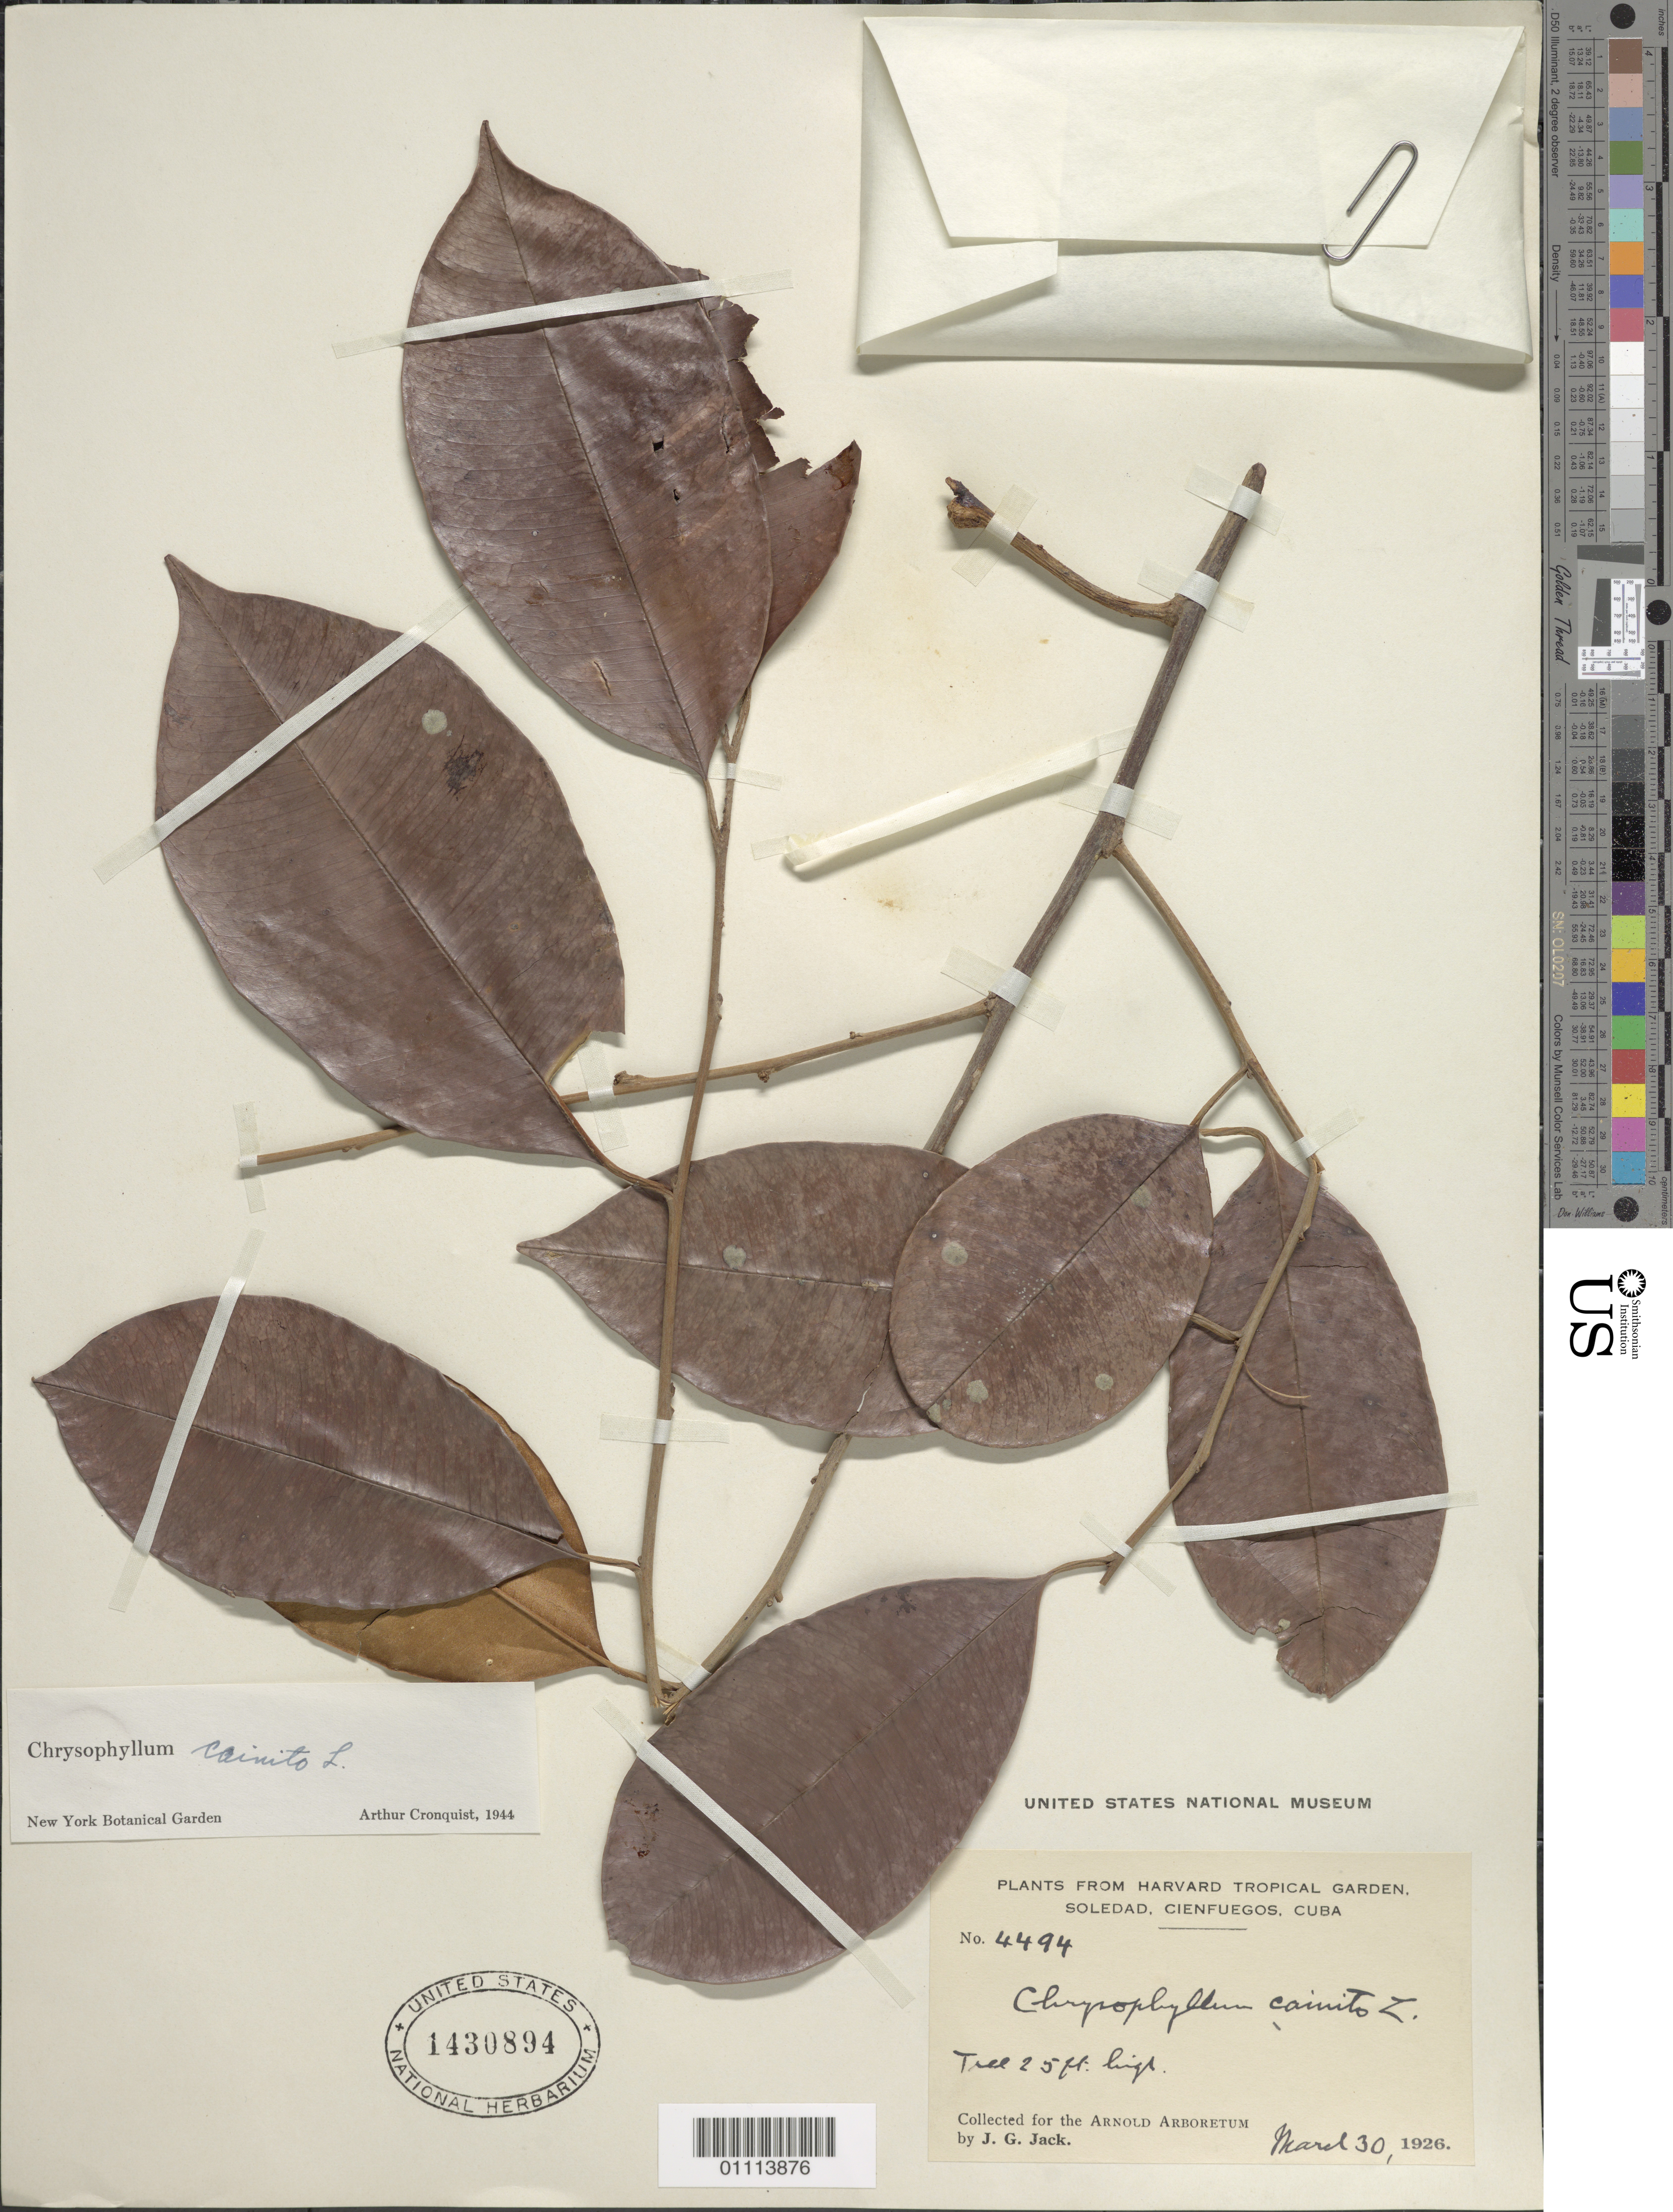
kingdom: Plantae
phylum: Tracheophyta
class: Magnoliopsida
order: Ericales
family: Sapotaceae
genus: Chrysophyllum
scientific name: Chrysophyllum cainito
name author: L.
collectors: J. G. Jack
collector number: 4494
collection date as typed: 30 Mar 1926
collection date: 1926-03-30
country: Cuba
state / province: Cienfuegos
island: Cuba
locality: Harvard Tropical Garden, Soledad, Cienfuegos, Cuba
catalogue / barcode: US 1430894